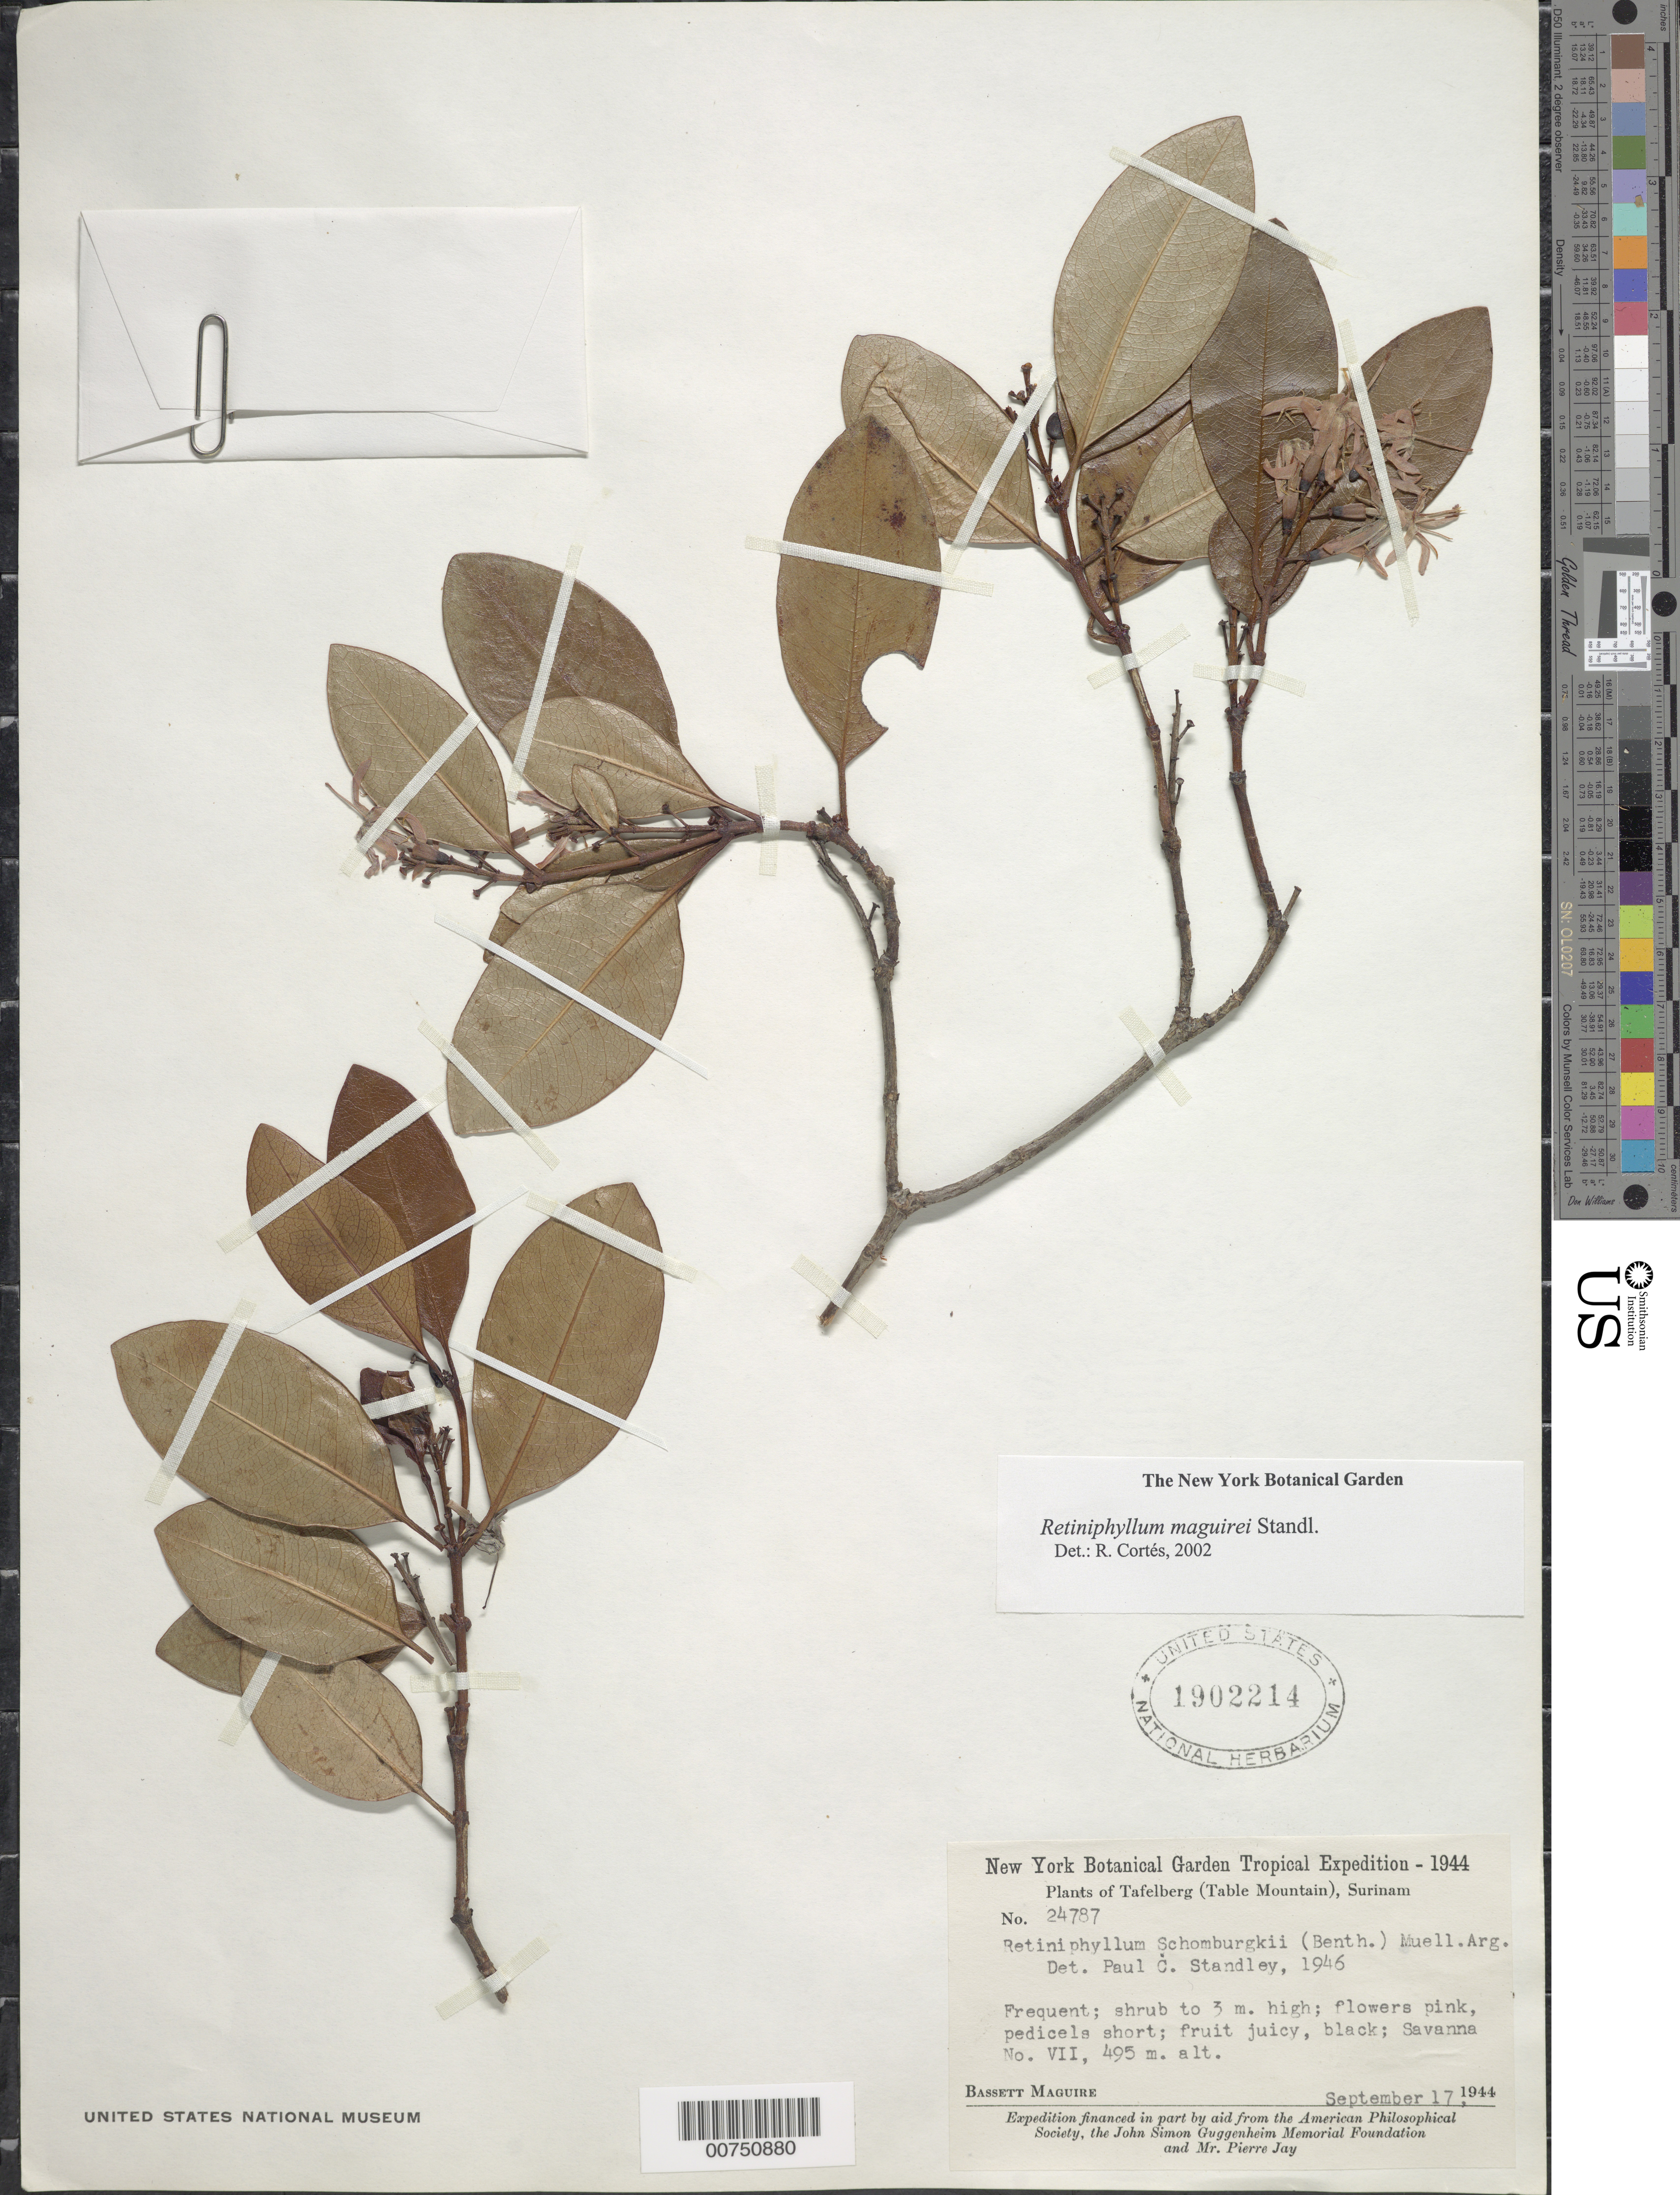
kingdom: Plantae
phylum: Tracheophyta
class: Magnoliopsida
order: Gentianales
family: Rubiaceae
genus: Retiniphyllum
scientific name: Retiniphyllum maguirei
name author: Standl.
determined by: Cortés, R., (NY)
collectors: B. Maguire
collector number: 24787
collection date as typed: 17-Sep-44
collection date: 1944-09-17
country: Suriname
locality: Tafelberg (Table Mountain), Savanna VII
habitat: Savanna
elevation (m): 495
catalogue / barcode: US 1902214